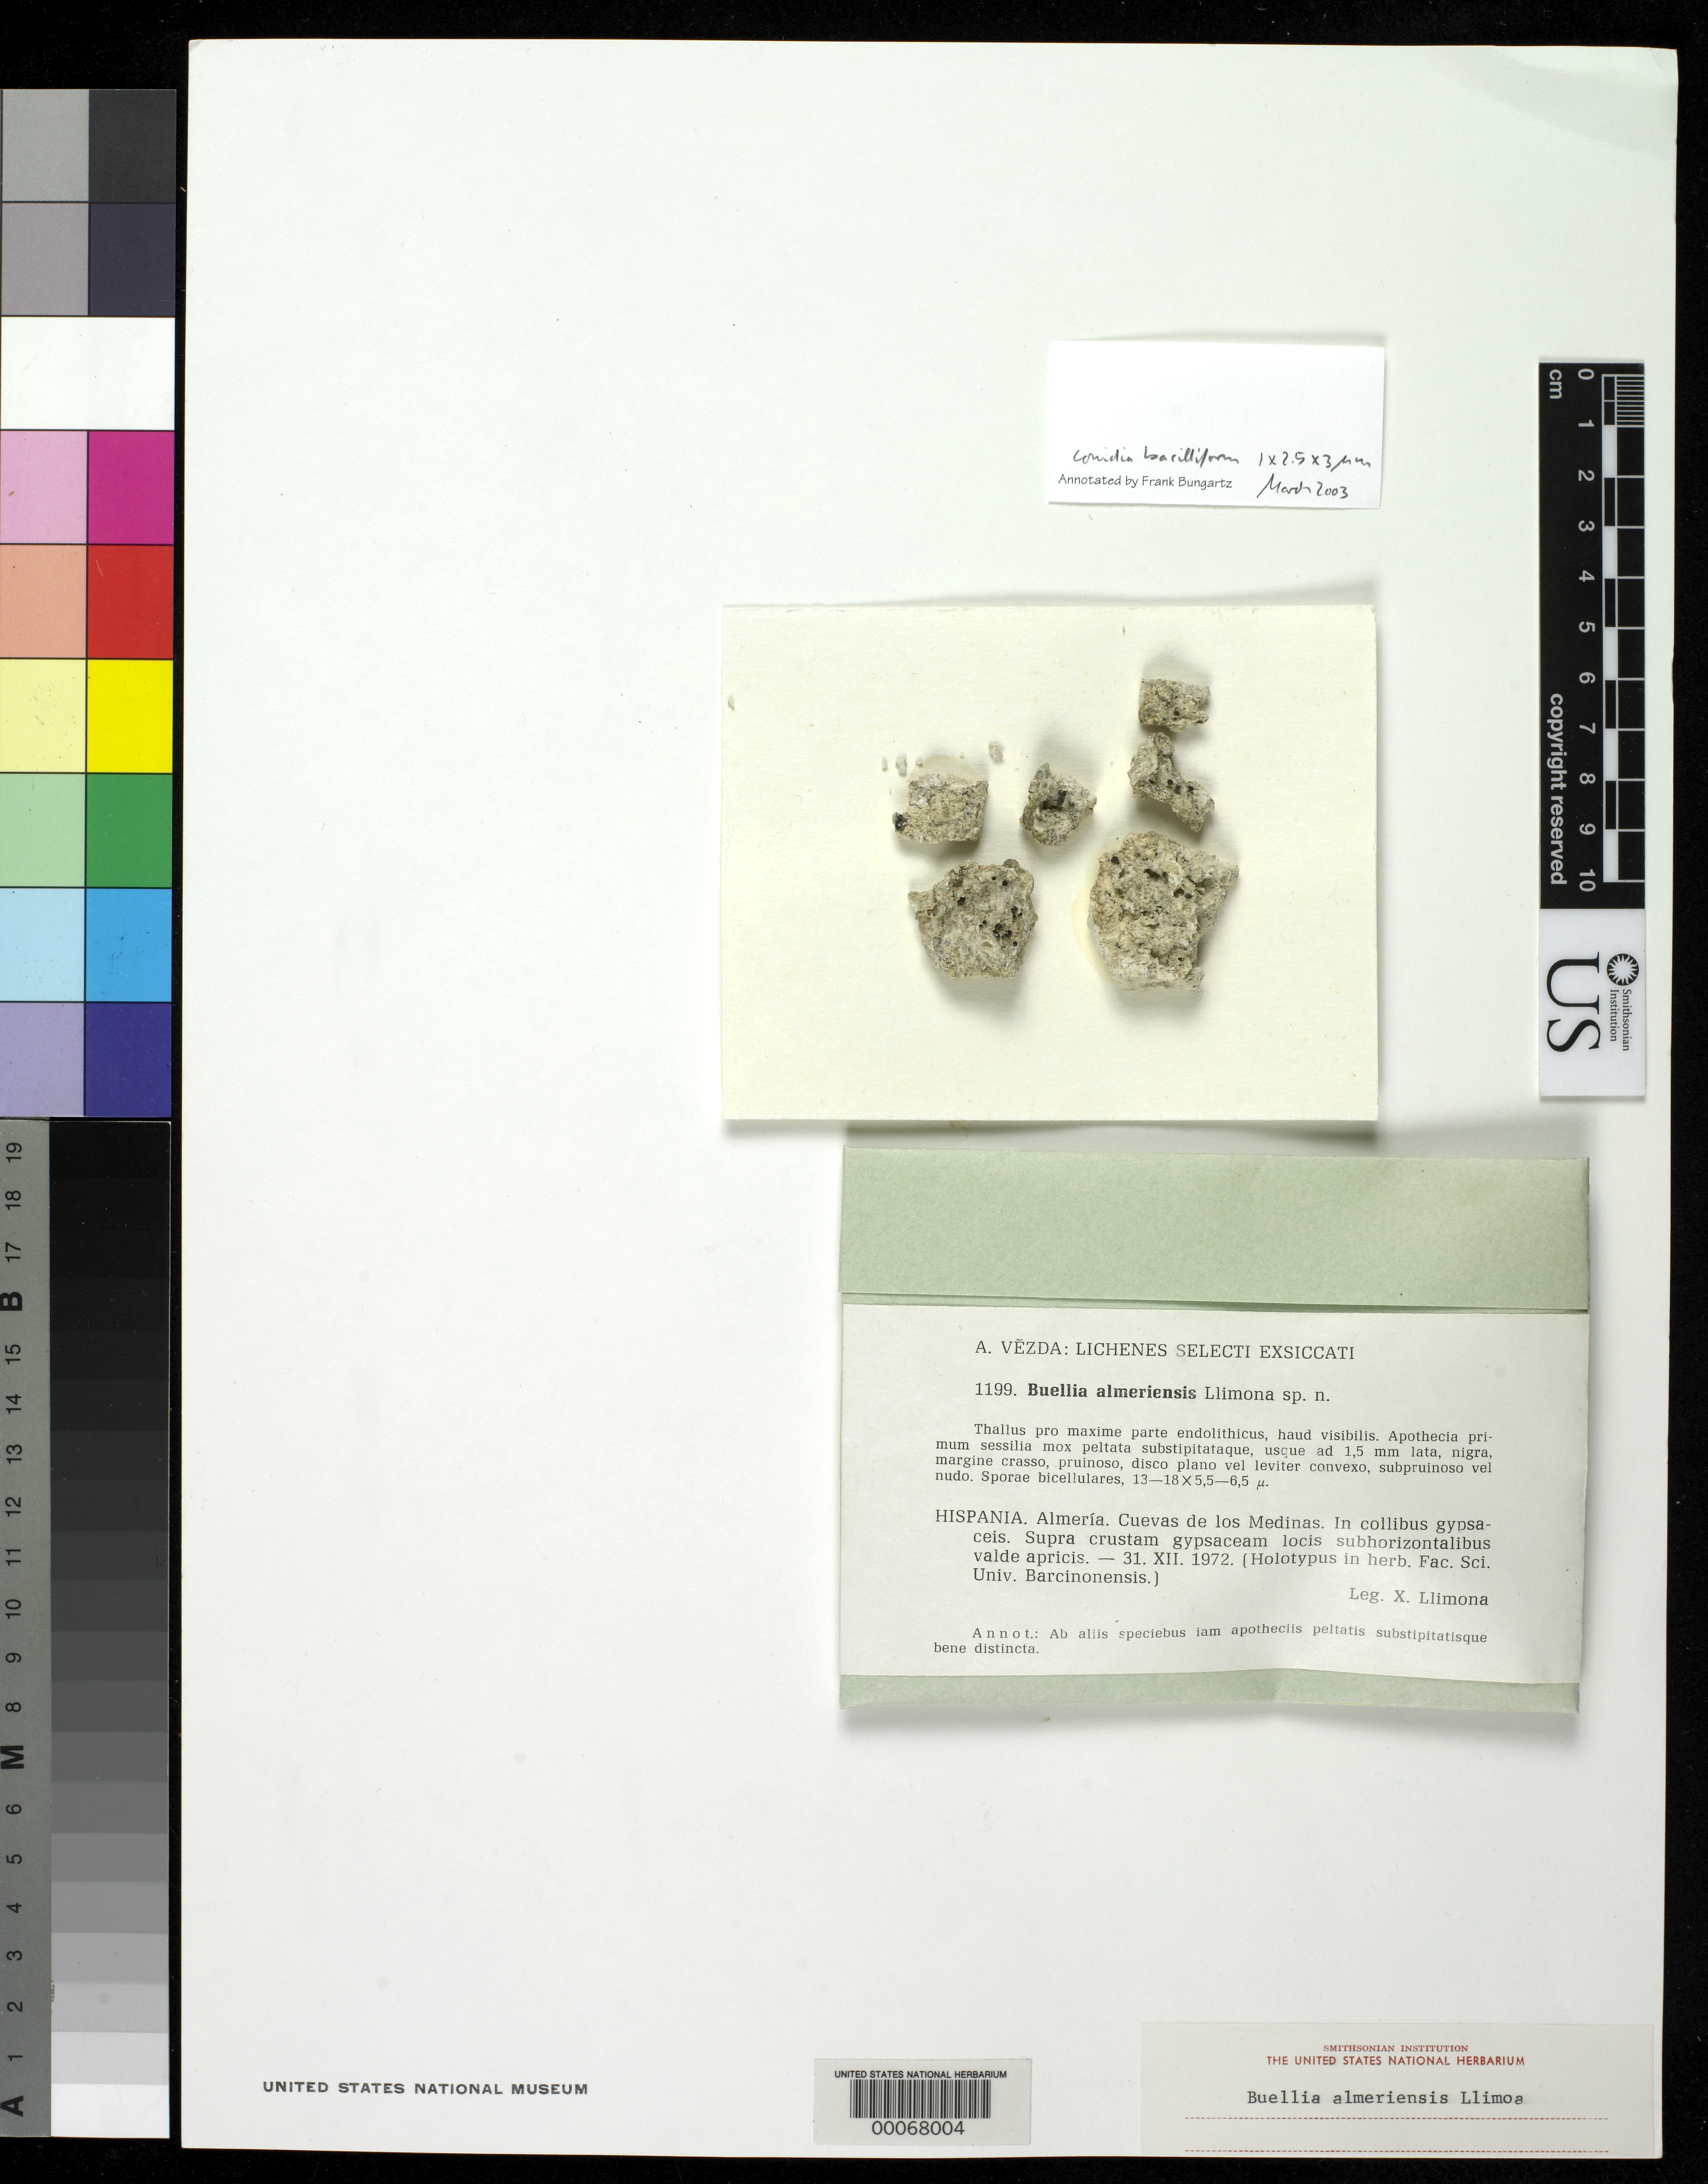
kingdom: Fungi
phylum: Ascomycota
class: Lecanoromycetes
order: Caliciales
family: Caliciaceae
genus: Buellia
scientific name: Buellia almeriensis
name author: in Vezda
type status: Isotype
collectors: X. Llimona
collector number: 1199 (Vezda No.)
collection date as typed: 31 Dec 1972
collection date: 1972-12-31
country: Spain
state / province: Andalucia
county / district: Almeria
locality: Cuevas de Los Medinas.